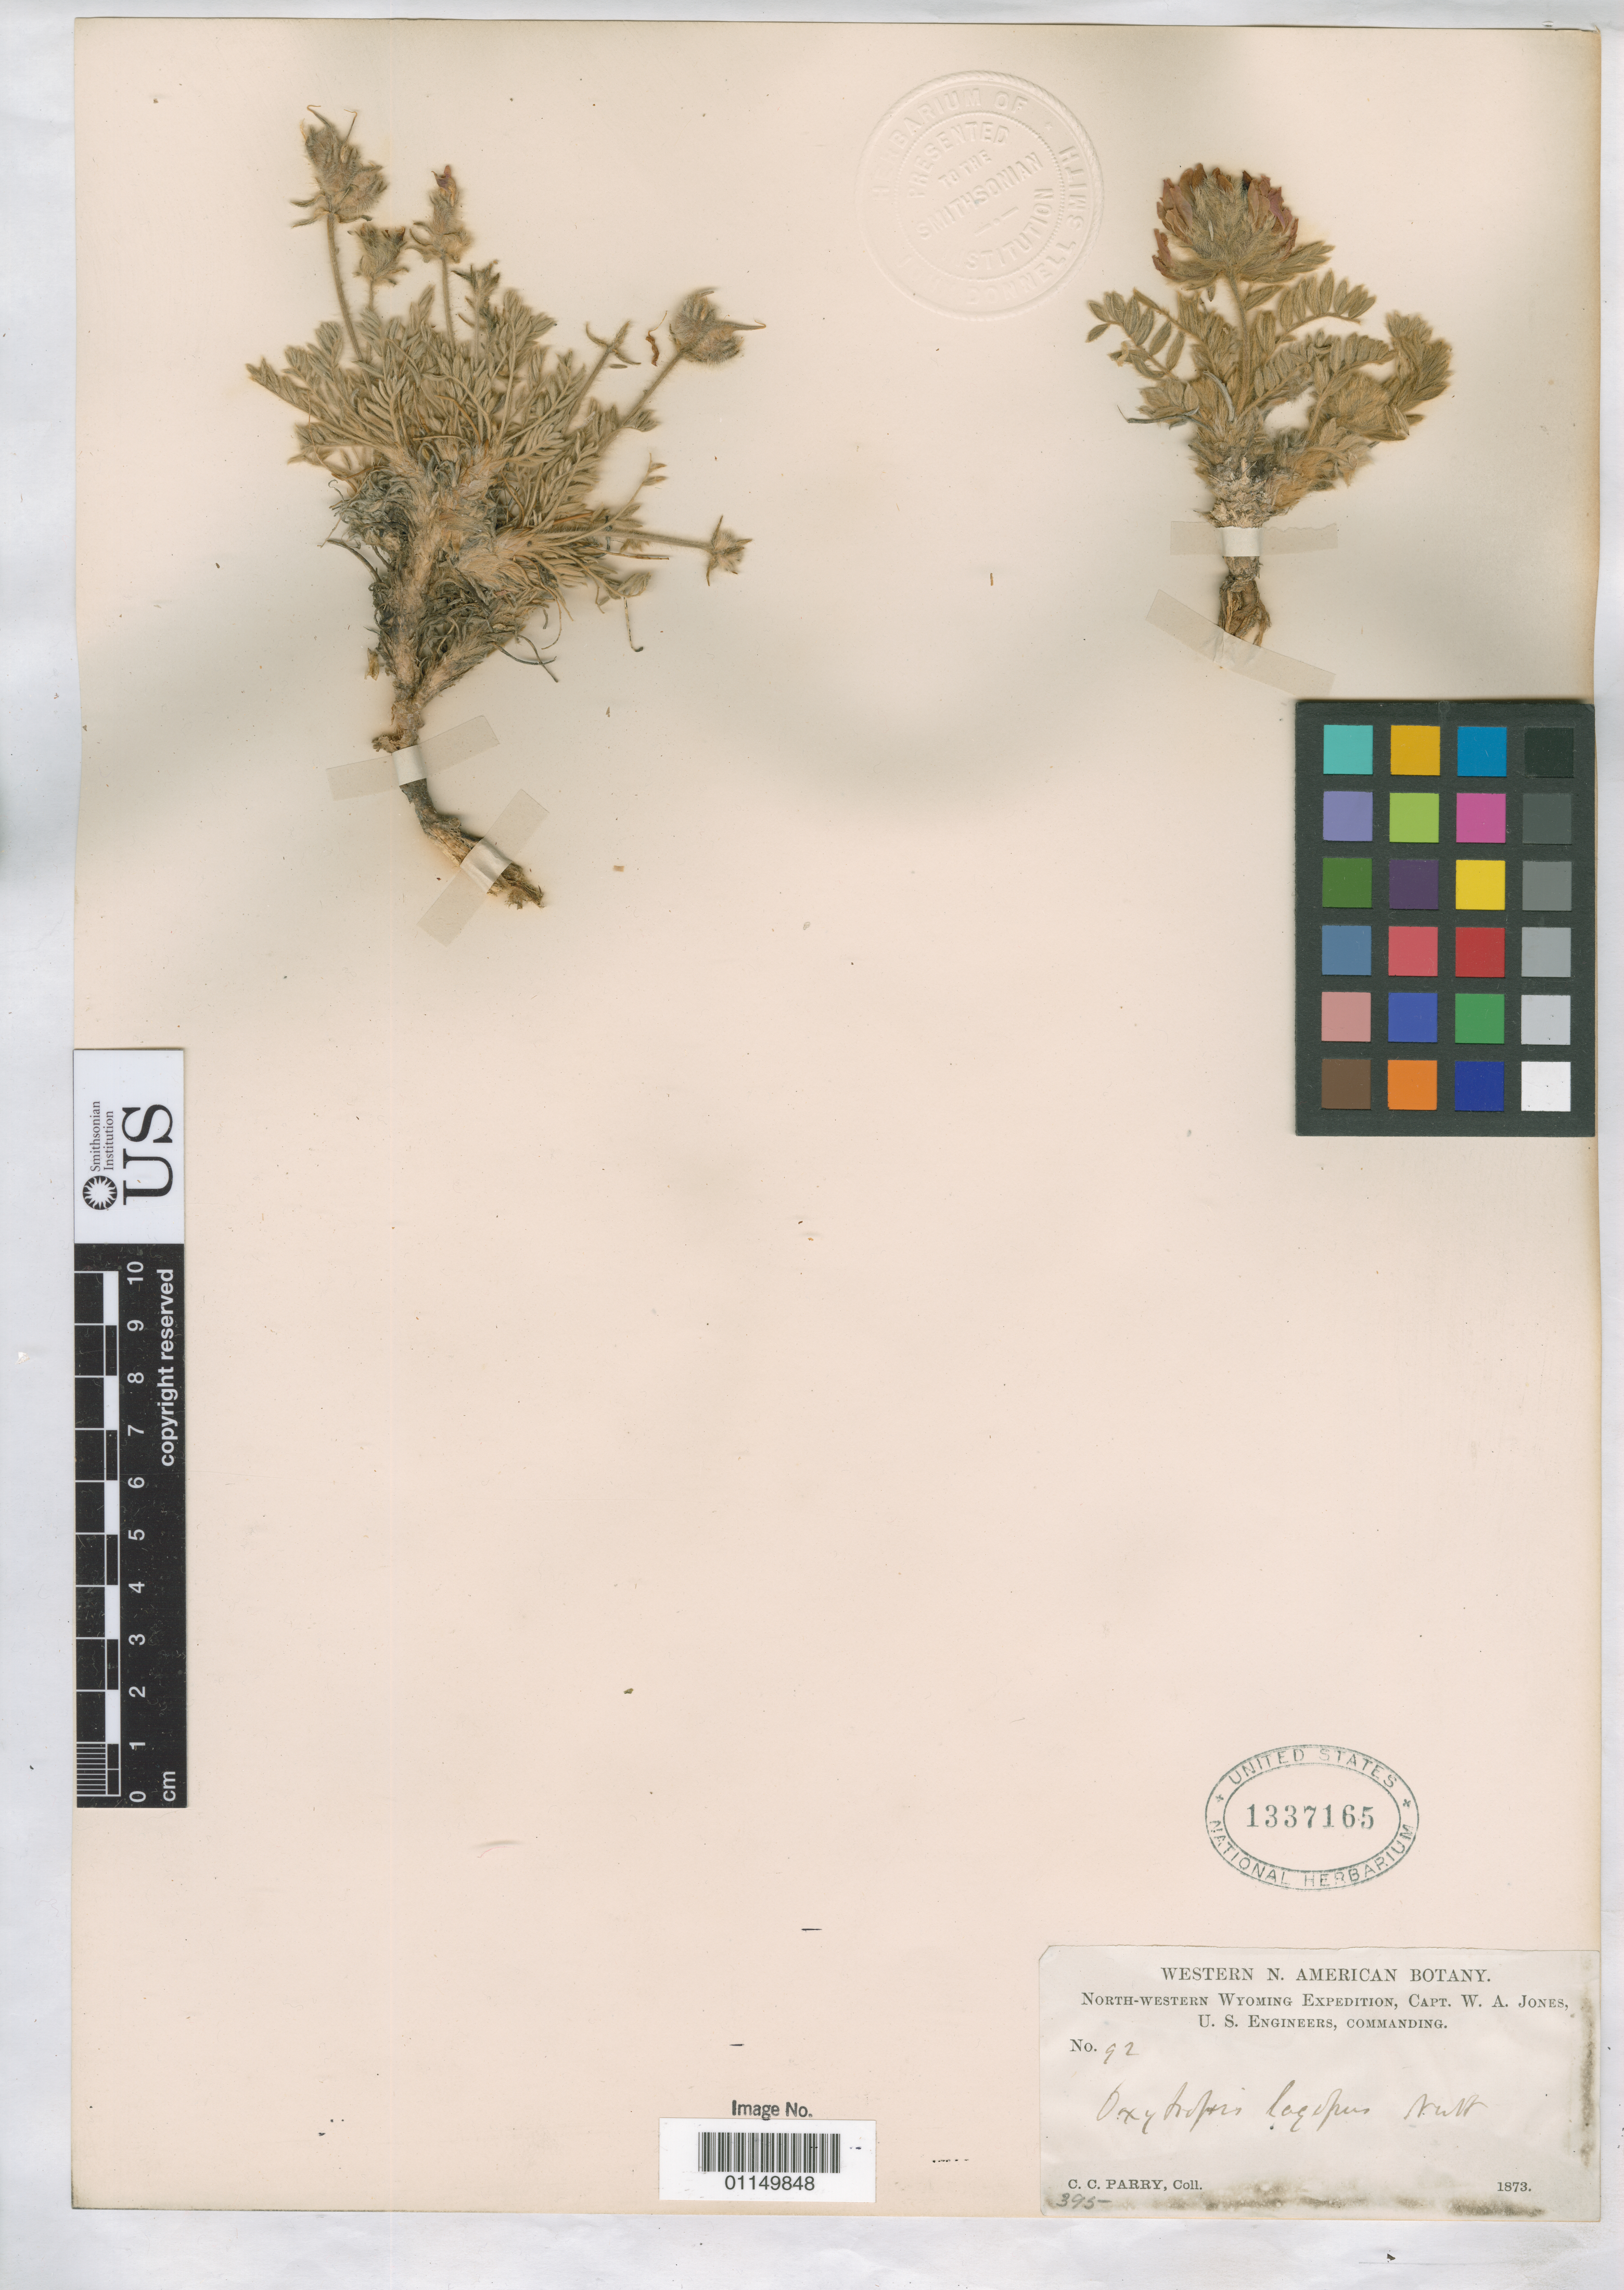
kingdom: Plantae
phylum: Tracheophyta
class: Magnoliopsida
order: Fabales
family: Fabaceae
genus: Oxytropis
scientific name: Oxytropis lagopus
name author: Nutt.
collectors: C. C. Parry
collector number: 92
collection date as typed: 1873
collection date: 1873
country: United States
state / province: Wyoming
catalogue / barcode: US 1337165